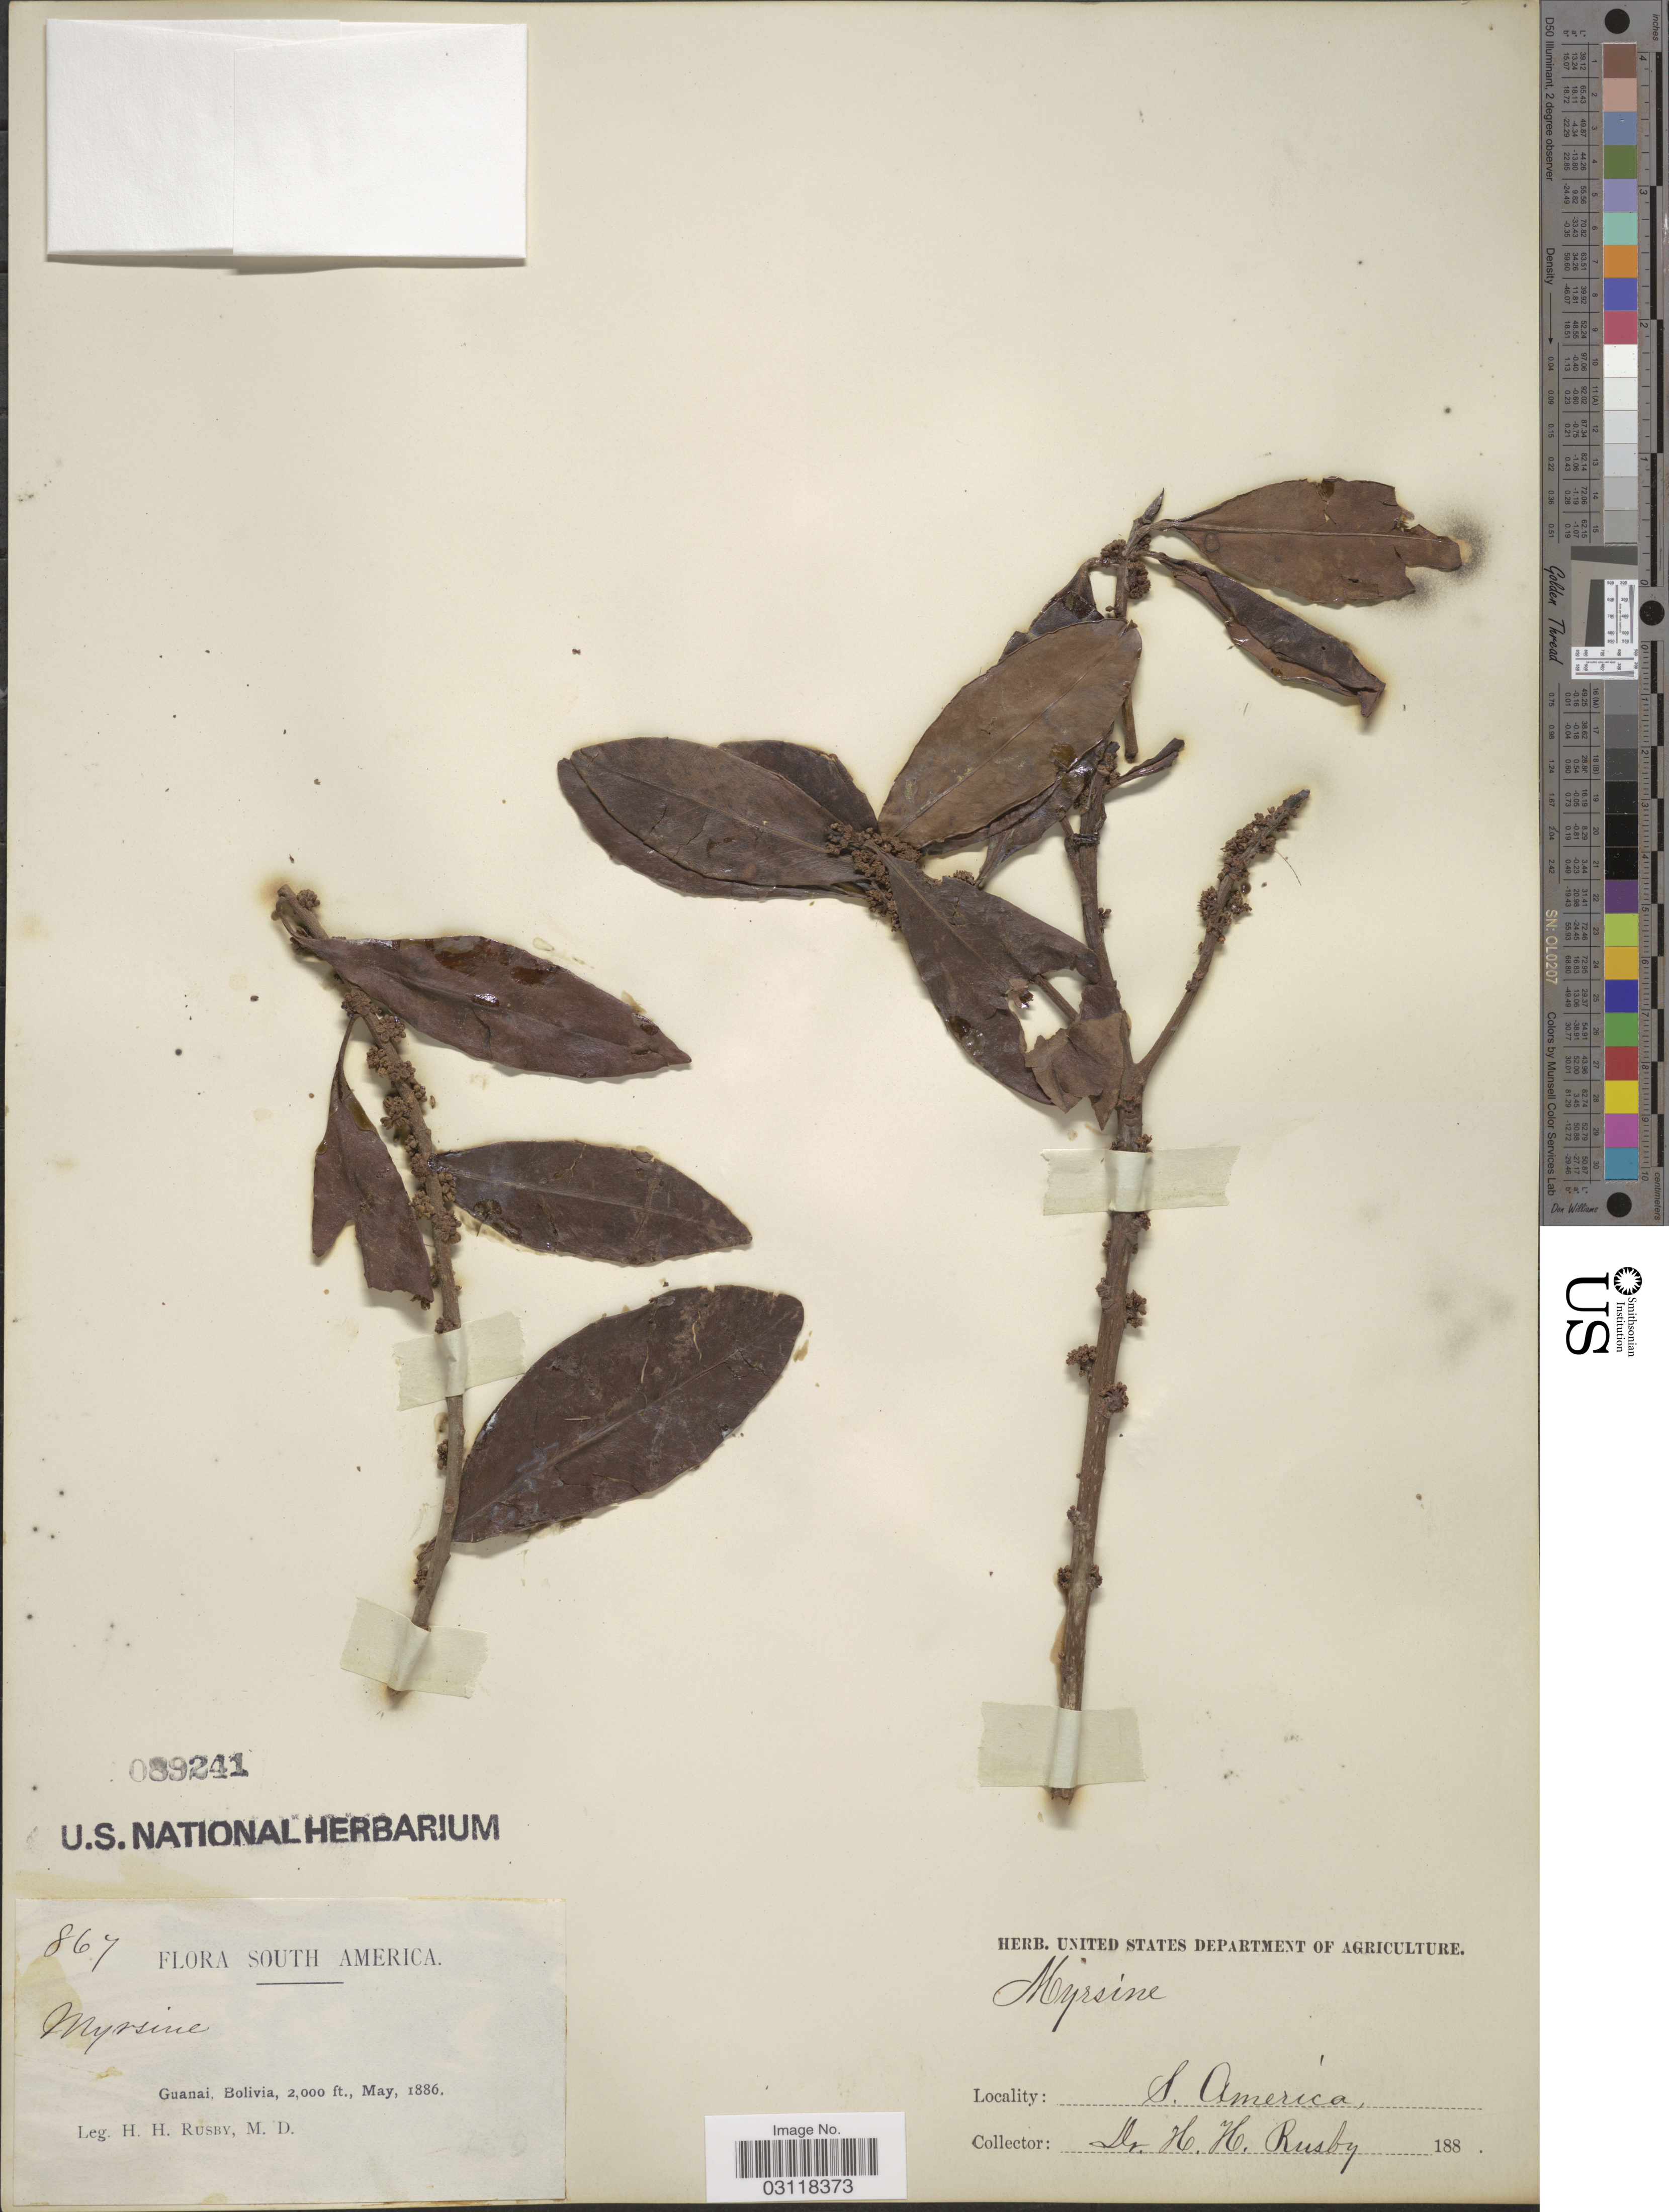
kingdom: Plantae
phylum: Tracheophyta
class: Magnoliopsida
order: Ericales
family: Primulaceae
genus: Rapanea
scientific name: Rapanea manglillo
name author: (Lam.) Mez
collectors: H. H. Rusby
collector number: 867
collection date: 1886-05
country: Bolivia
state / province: La Páz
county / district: Larecaja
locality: Guanay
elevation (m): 610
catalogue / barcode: US 89241